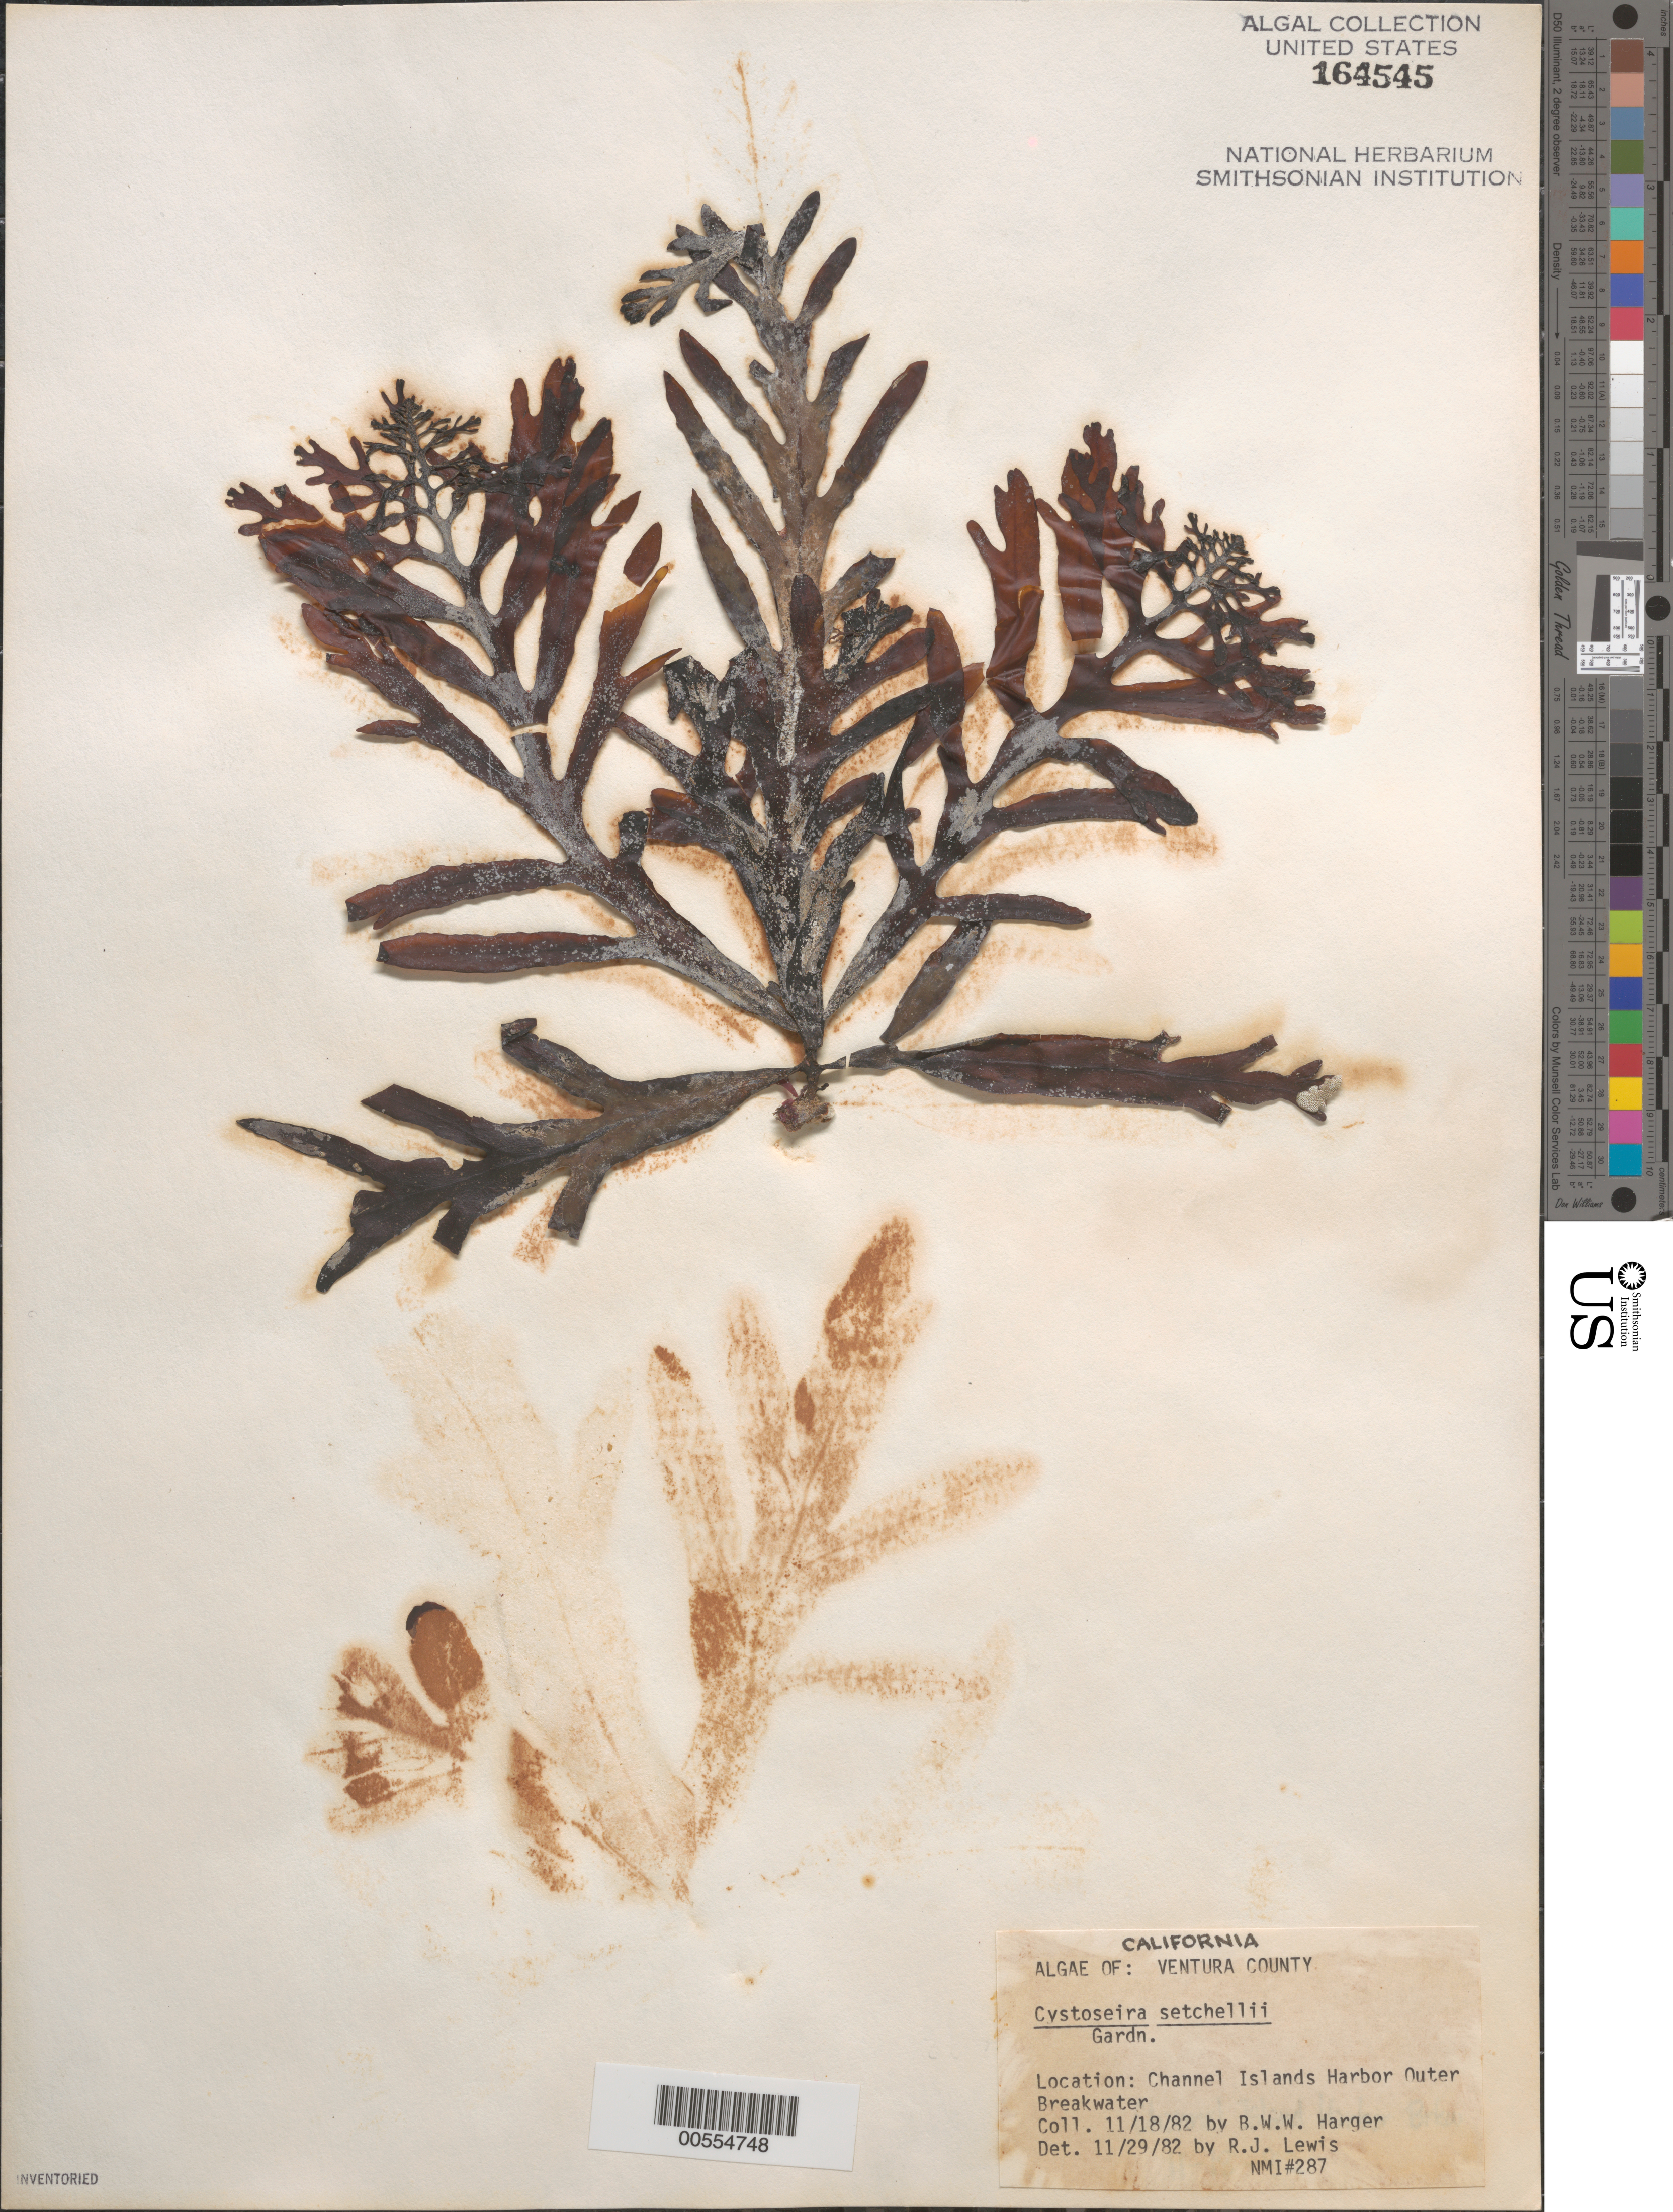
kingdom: Chromista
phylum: Ochrophyta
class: Phaeophyceae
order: Fucales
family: Sargassaceae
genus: Cystoseira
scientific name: Cystoseira setchellii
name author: N.L. Gardner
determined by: Lewis, R. J.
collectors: B. W. Harger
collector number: NMI 287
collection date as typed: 18 Nov 1982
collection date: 1982-11-18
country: United States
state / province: California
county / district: Ventura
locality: Channel Islands Harbor outer breakwater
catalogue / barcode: US 164545